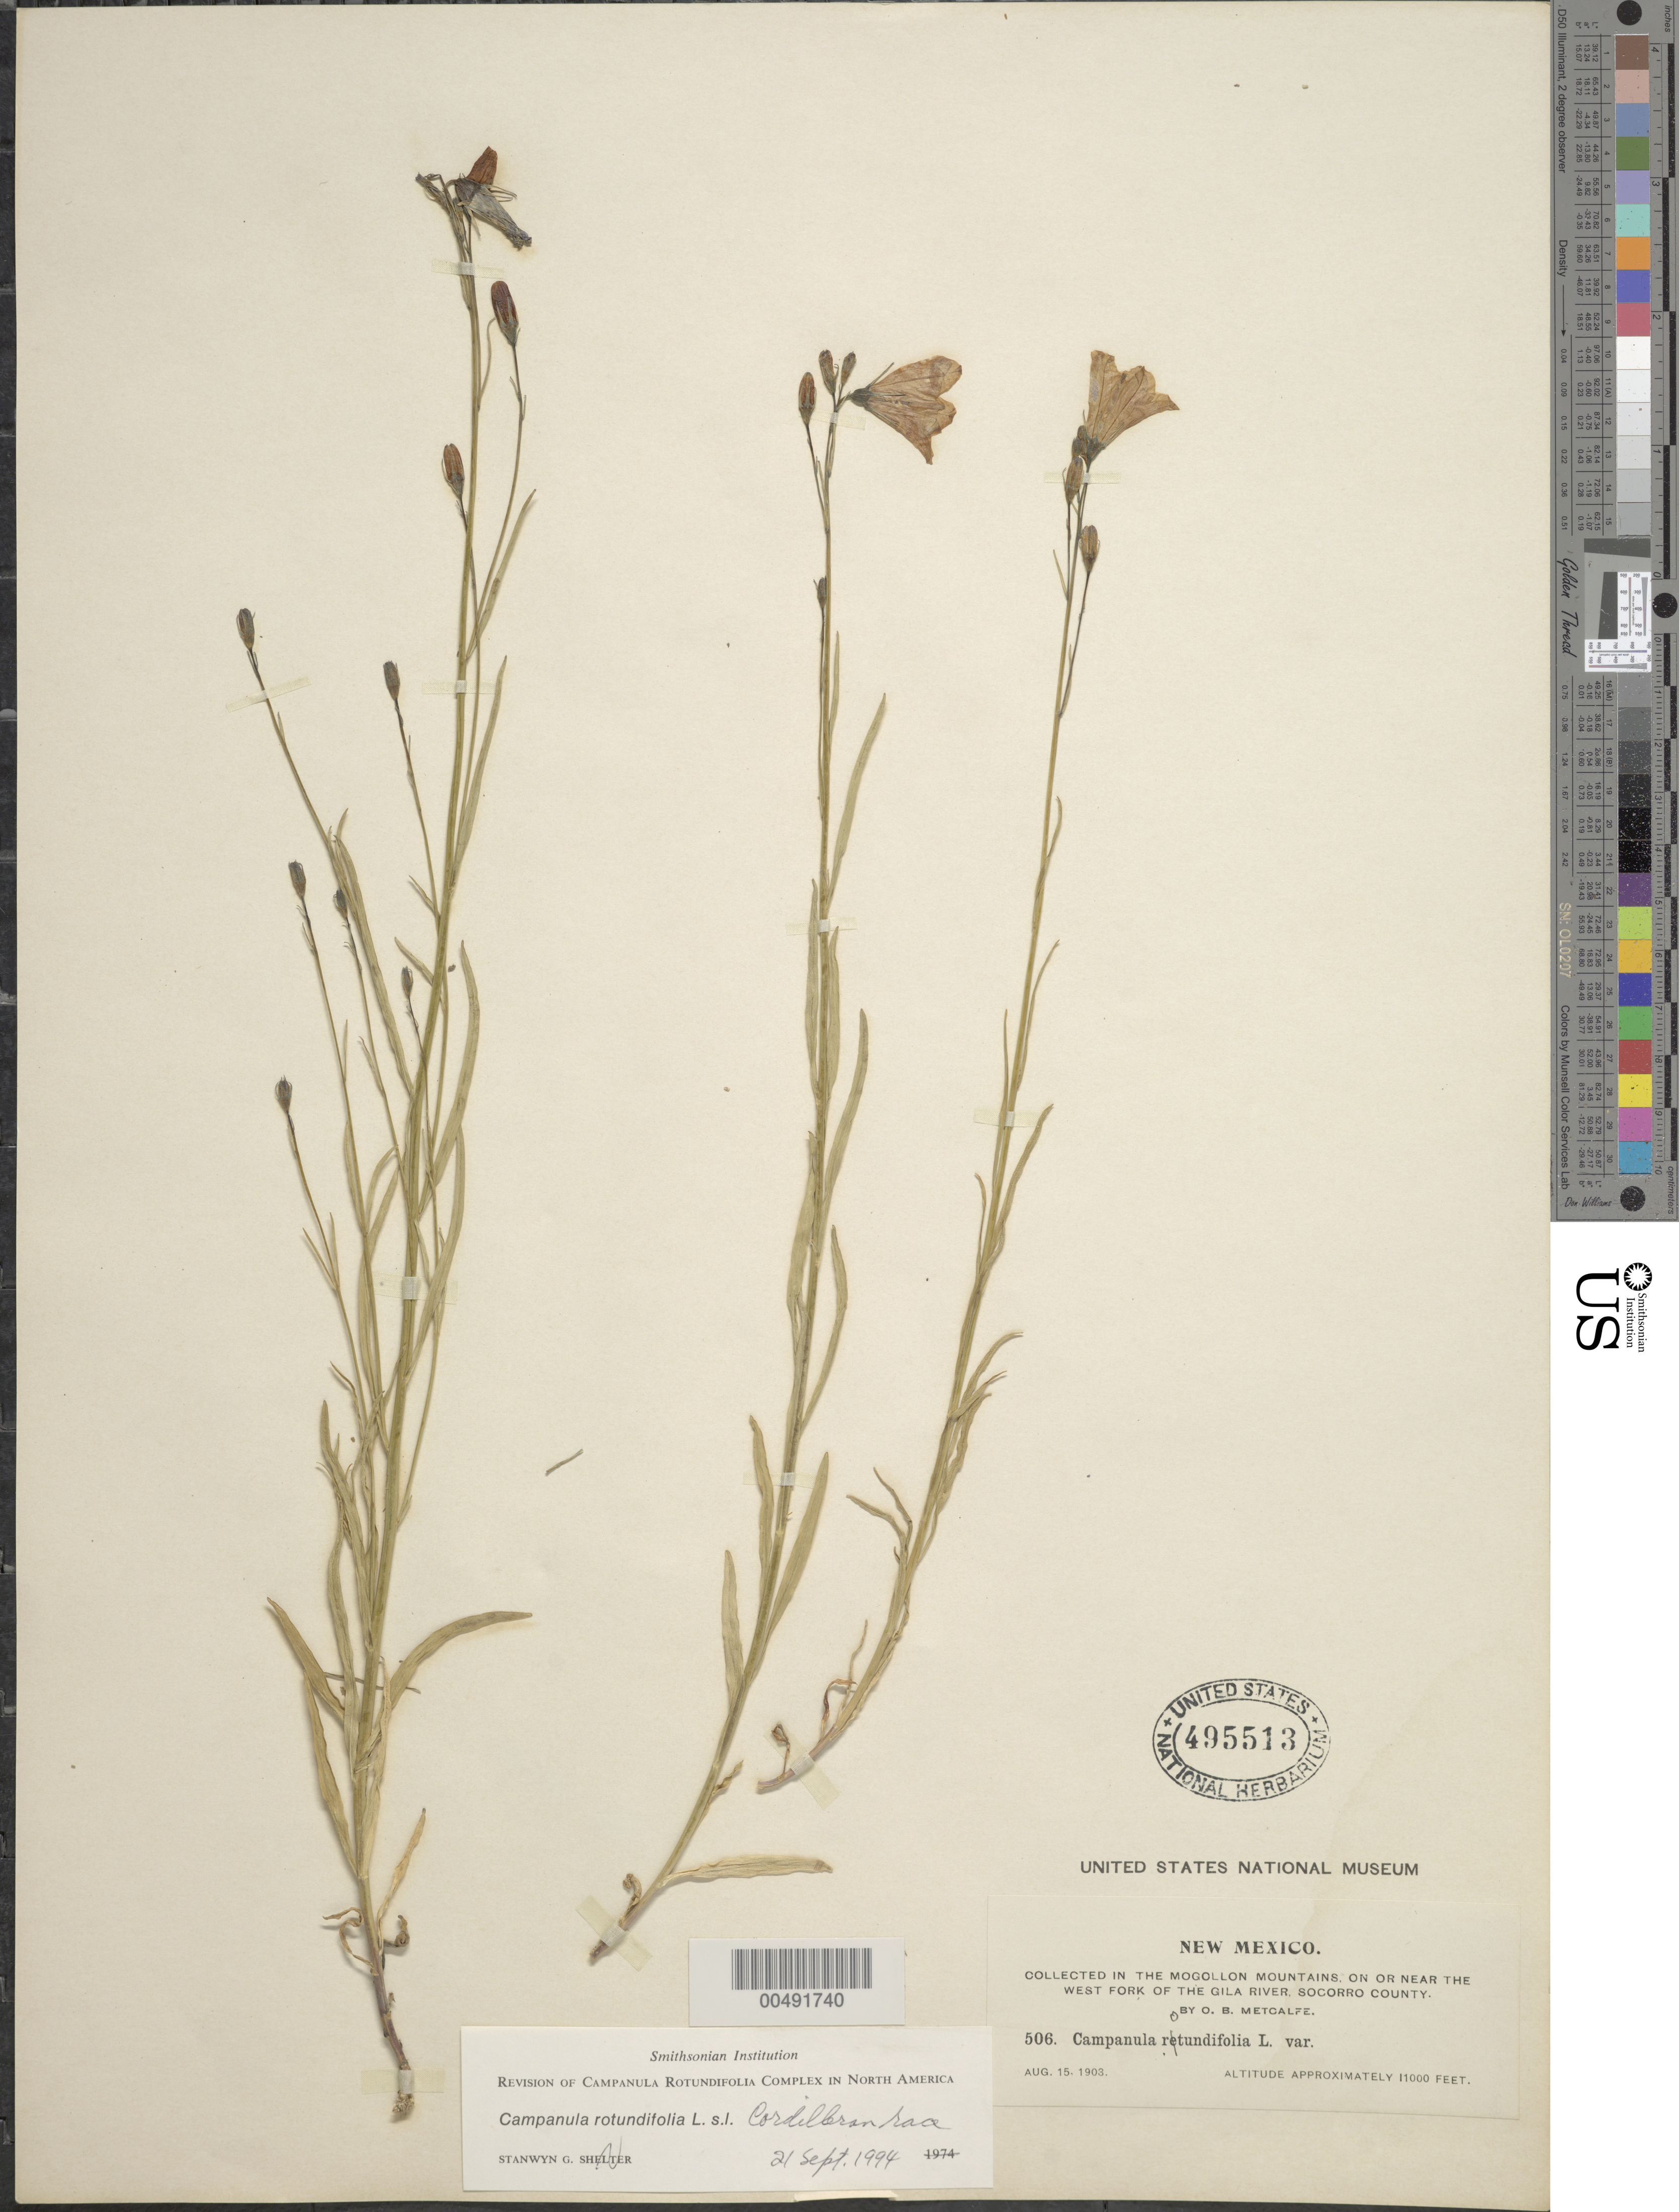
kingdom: Plantae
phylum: Tracheophyta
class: Magnoliopsida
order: Asterales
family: Campanulaceae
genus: Campanula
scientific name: Campanula rotundifolia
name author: L.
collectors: O. B. Metcalfe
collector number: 506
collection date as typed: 15 Aug 1903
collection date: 1903-08-15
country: United States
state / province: New Mexico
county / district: Socorro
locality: West Fork of the Gila River, Mogollon Mountains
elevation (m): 3353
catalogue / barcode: US 495513